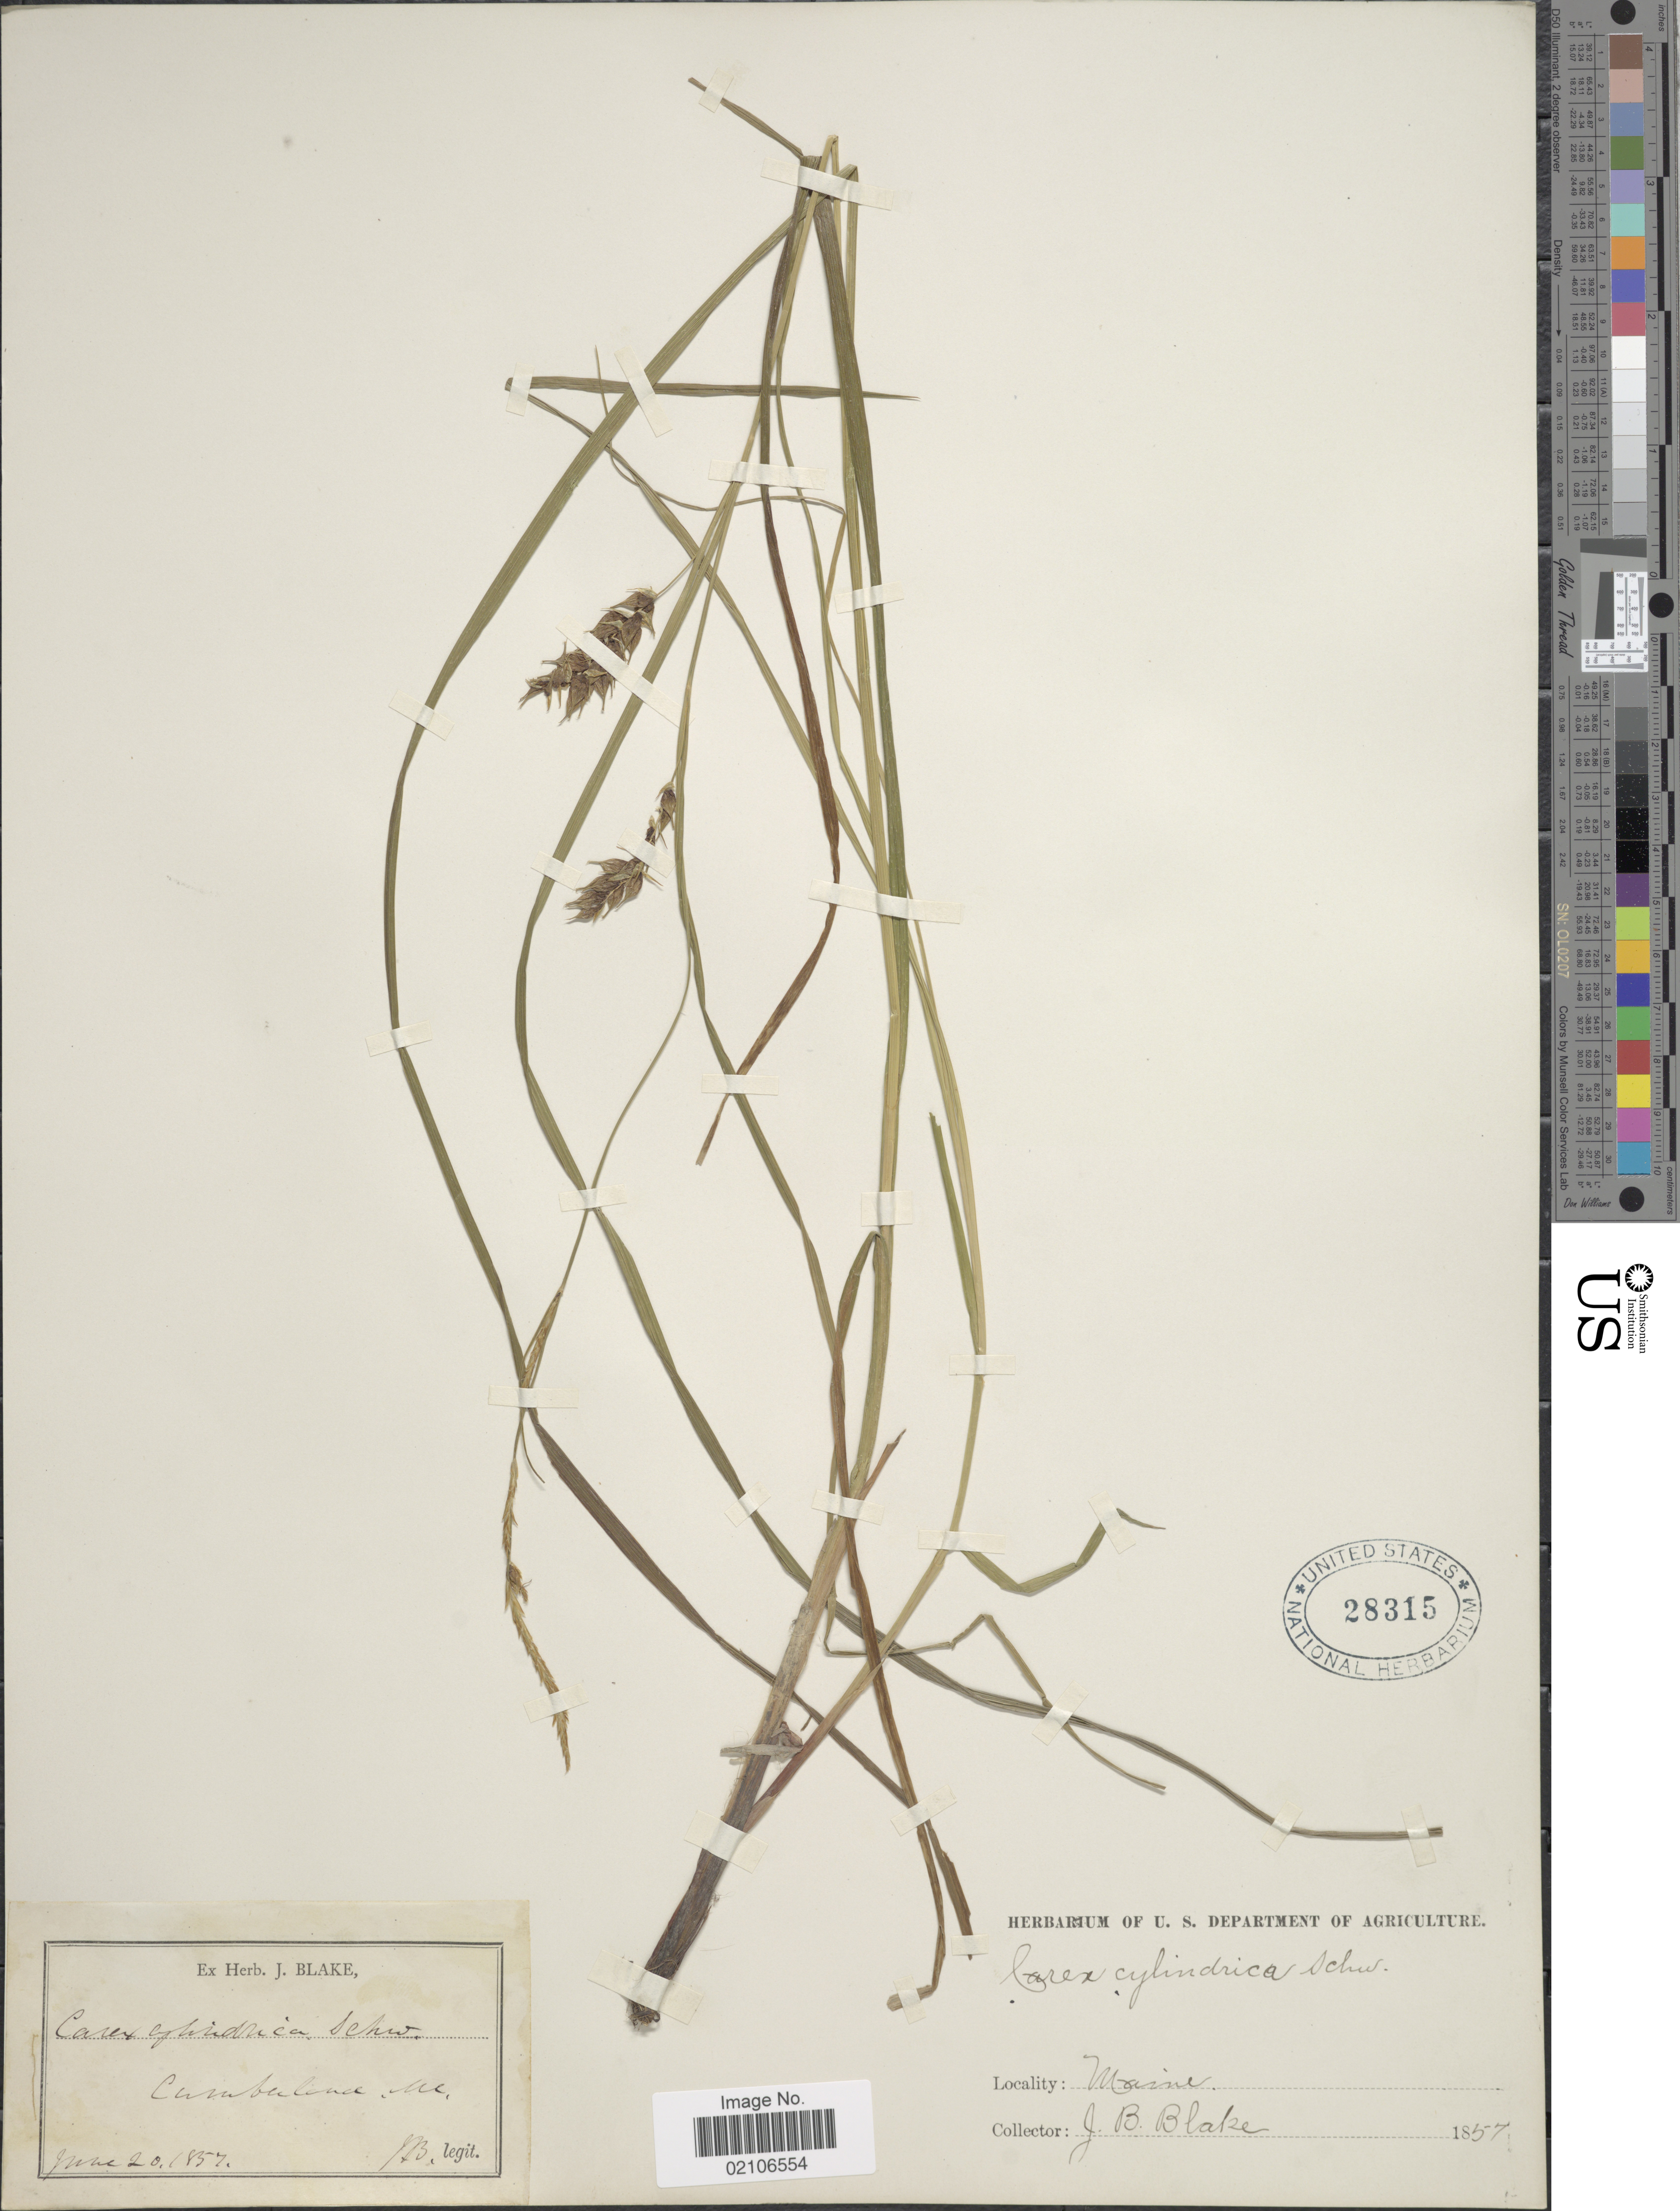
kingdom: Plantae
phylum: Tracheophyta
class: Liliopsida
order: Poales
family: Cyperaceae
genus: Carex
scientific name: Carex bullata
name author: Schkuhr ex Willd.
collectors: J. Blake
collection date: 1857-06-20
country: United States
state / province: Maine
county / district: Cumberland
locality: Cumberland, Me.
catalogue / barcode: US 28315